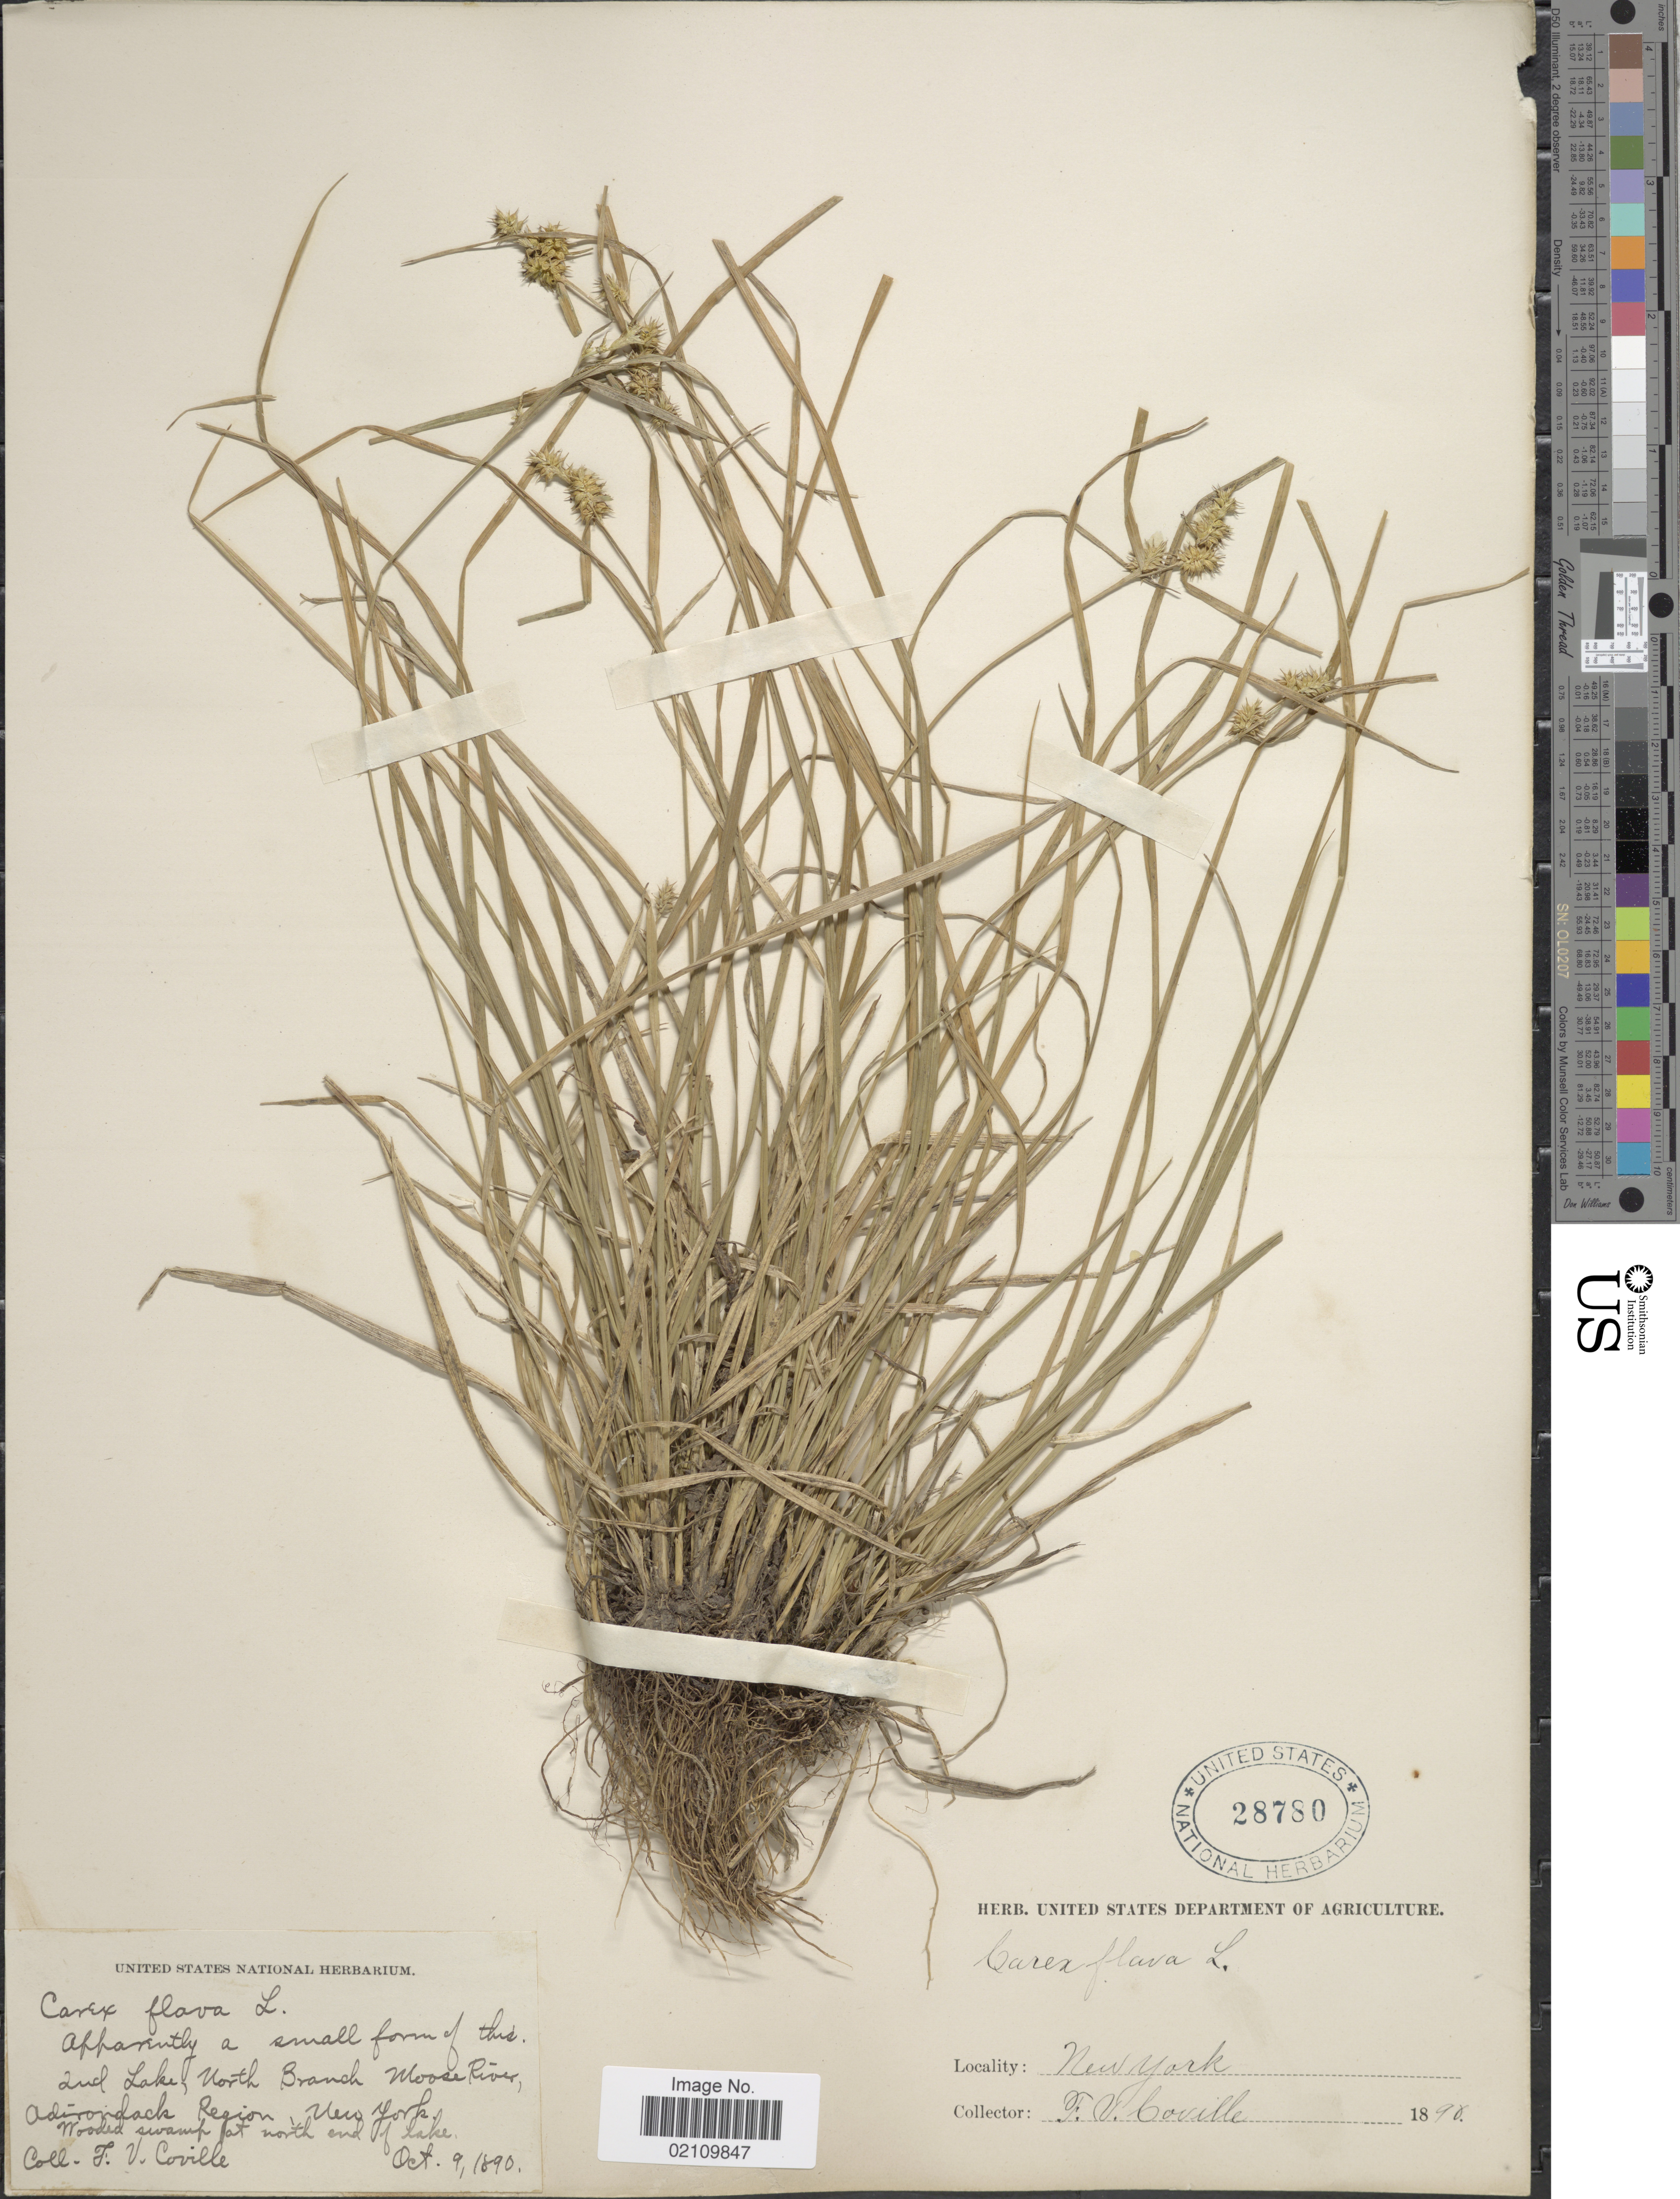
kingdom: Plantae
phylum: Tracheophyta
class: Liliopsida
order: Poales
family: Cyperaceae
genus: Carex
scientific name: Carex flava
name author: L.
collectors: F. V. Coville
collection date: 1890-10-09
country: United States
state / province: New York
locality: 2nd Lake, North Branch Moose River, Adirondack Region. Wooded swamp at north end of the lake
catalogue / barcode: US 28780